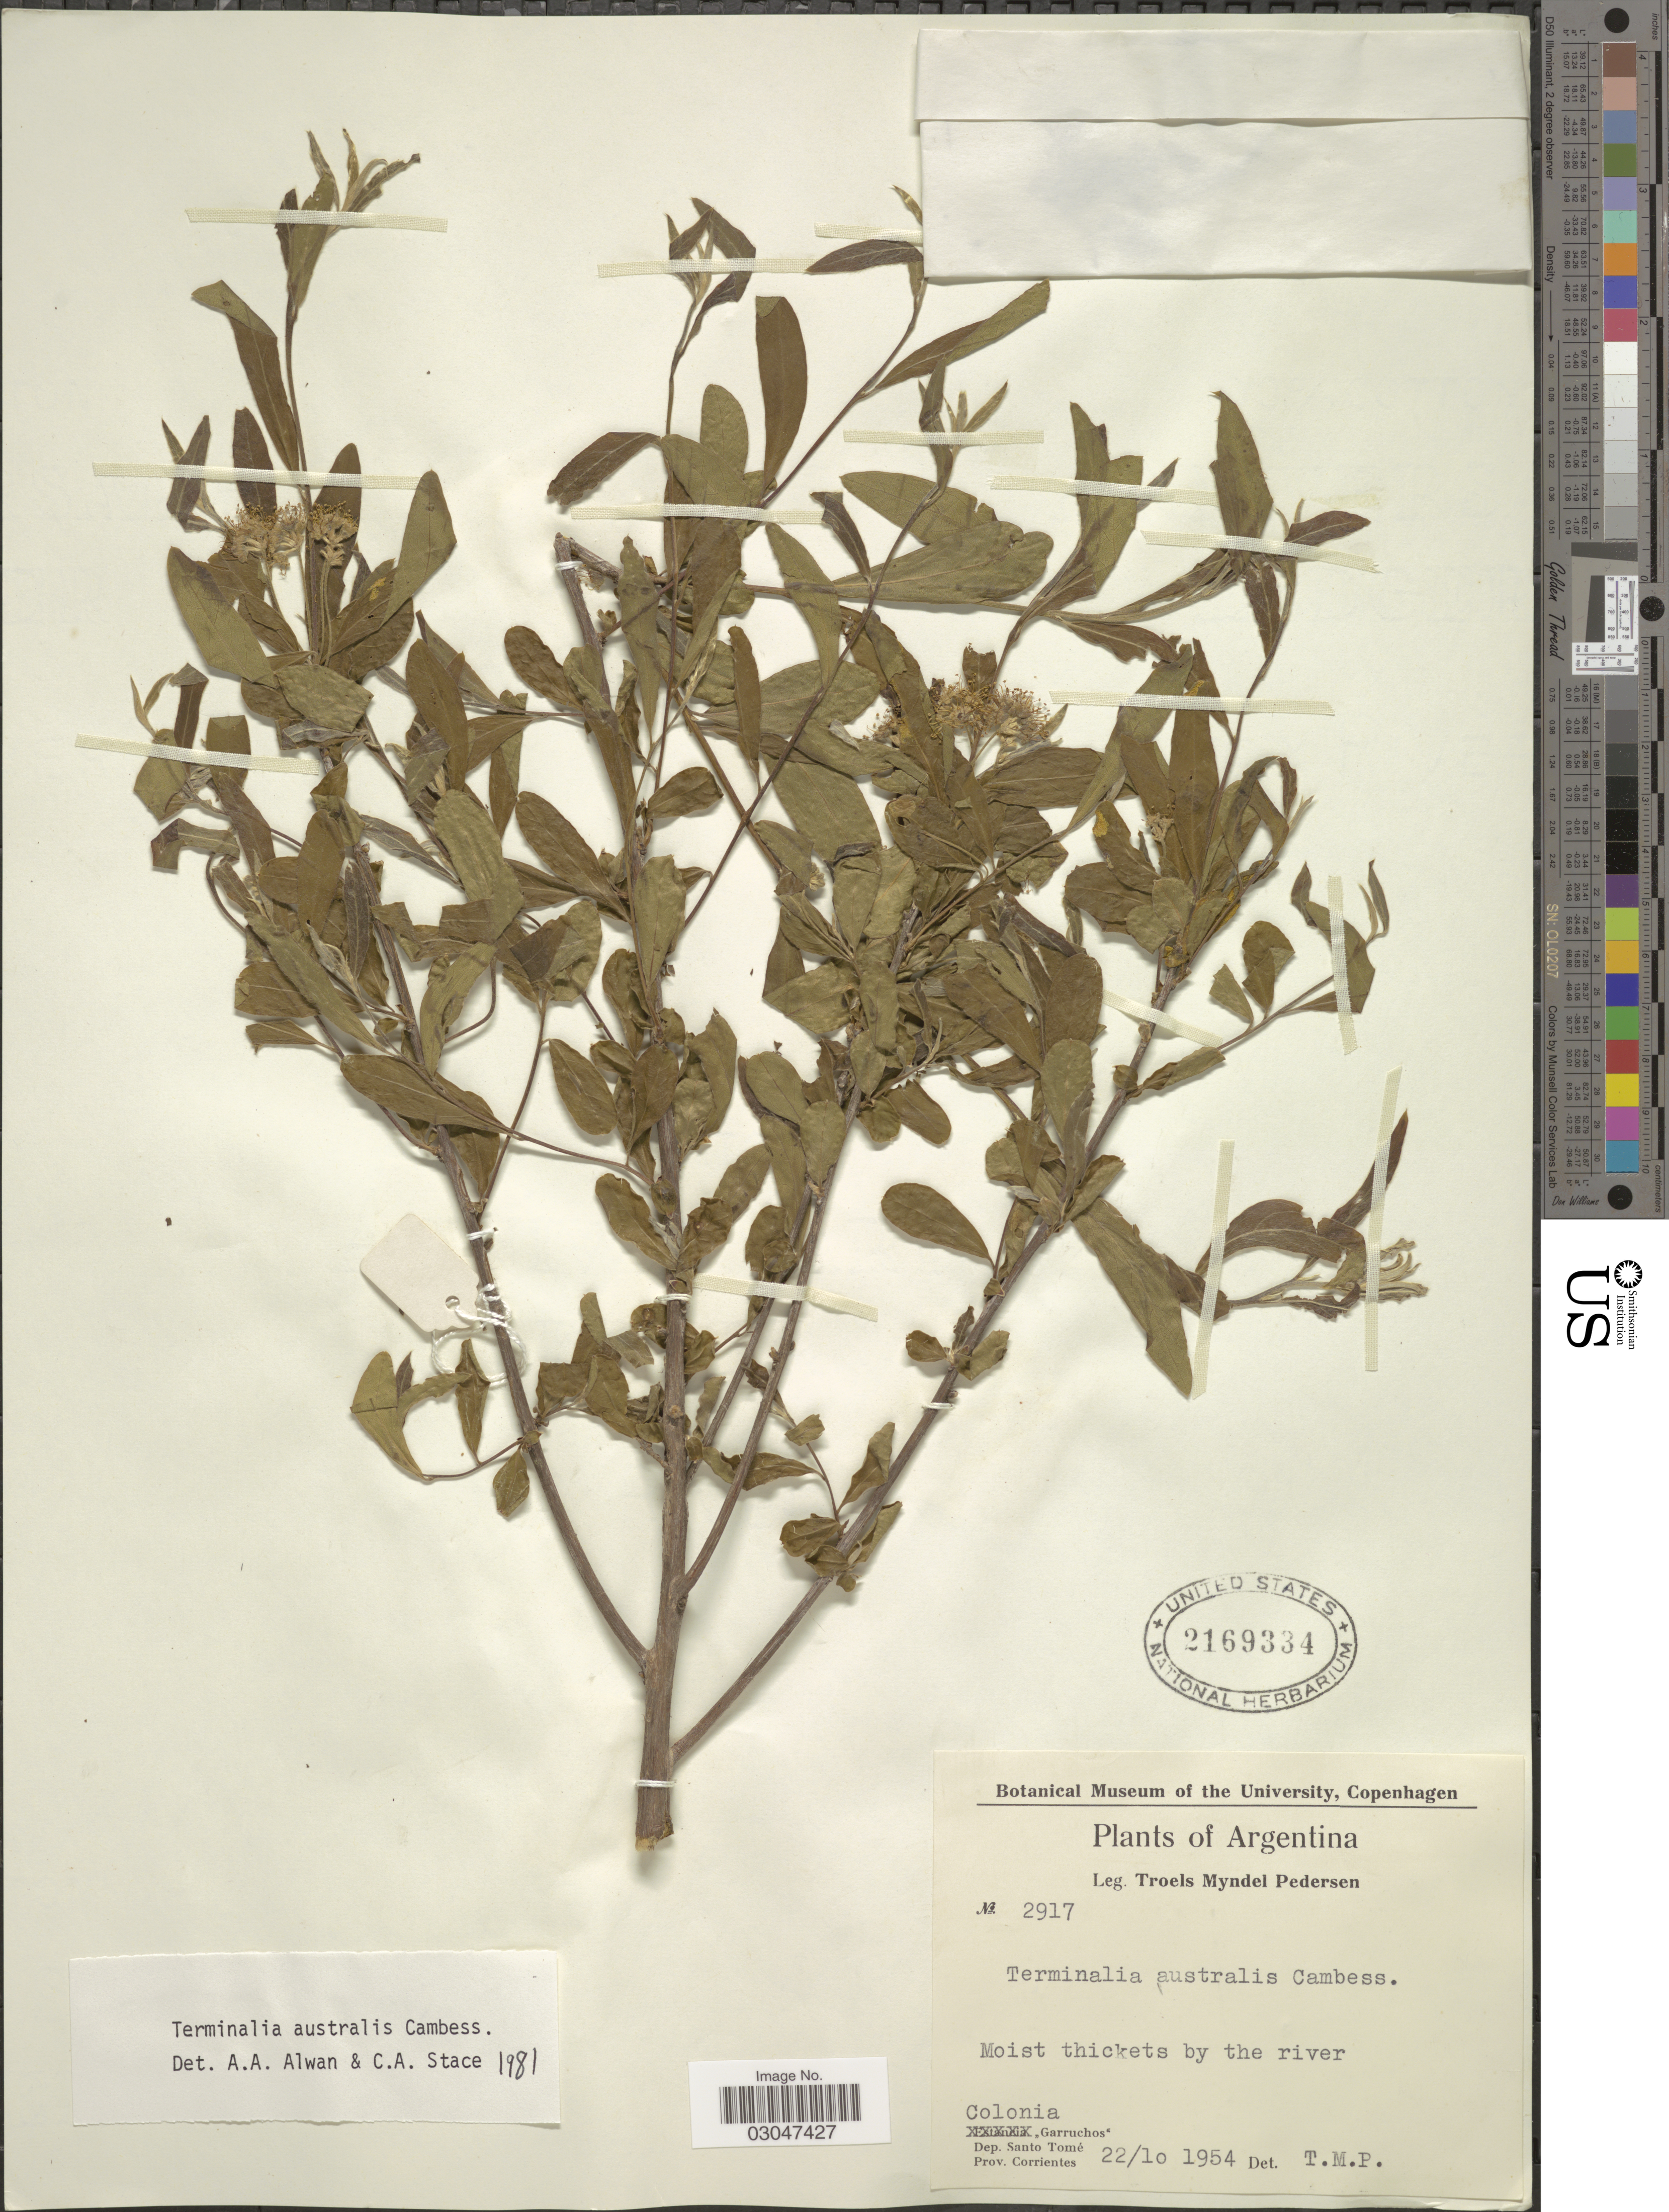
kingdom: Plantae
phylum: Tracheophyta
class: Magnoliopsida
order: Myrtales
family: Combretaceae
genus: Terminalia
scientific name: Terminalia australis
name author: Cambess.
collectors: T. Pederson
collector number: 2917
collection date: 1954-10-22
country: Argentina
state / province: Corrientes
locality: Moist thickets by the river. Colonia "Garruchos" Dep. Santo Tomé.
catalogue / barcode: US 2169334